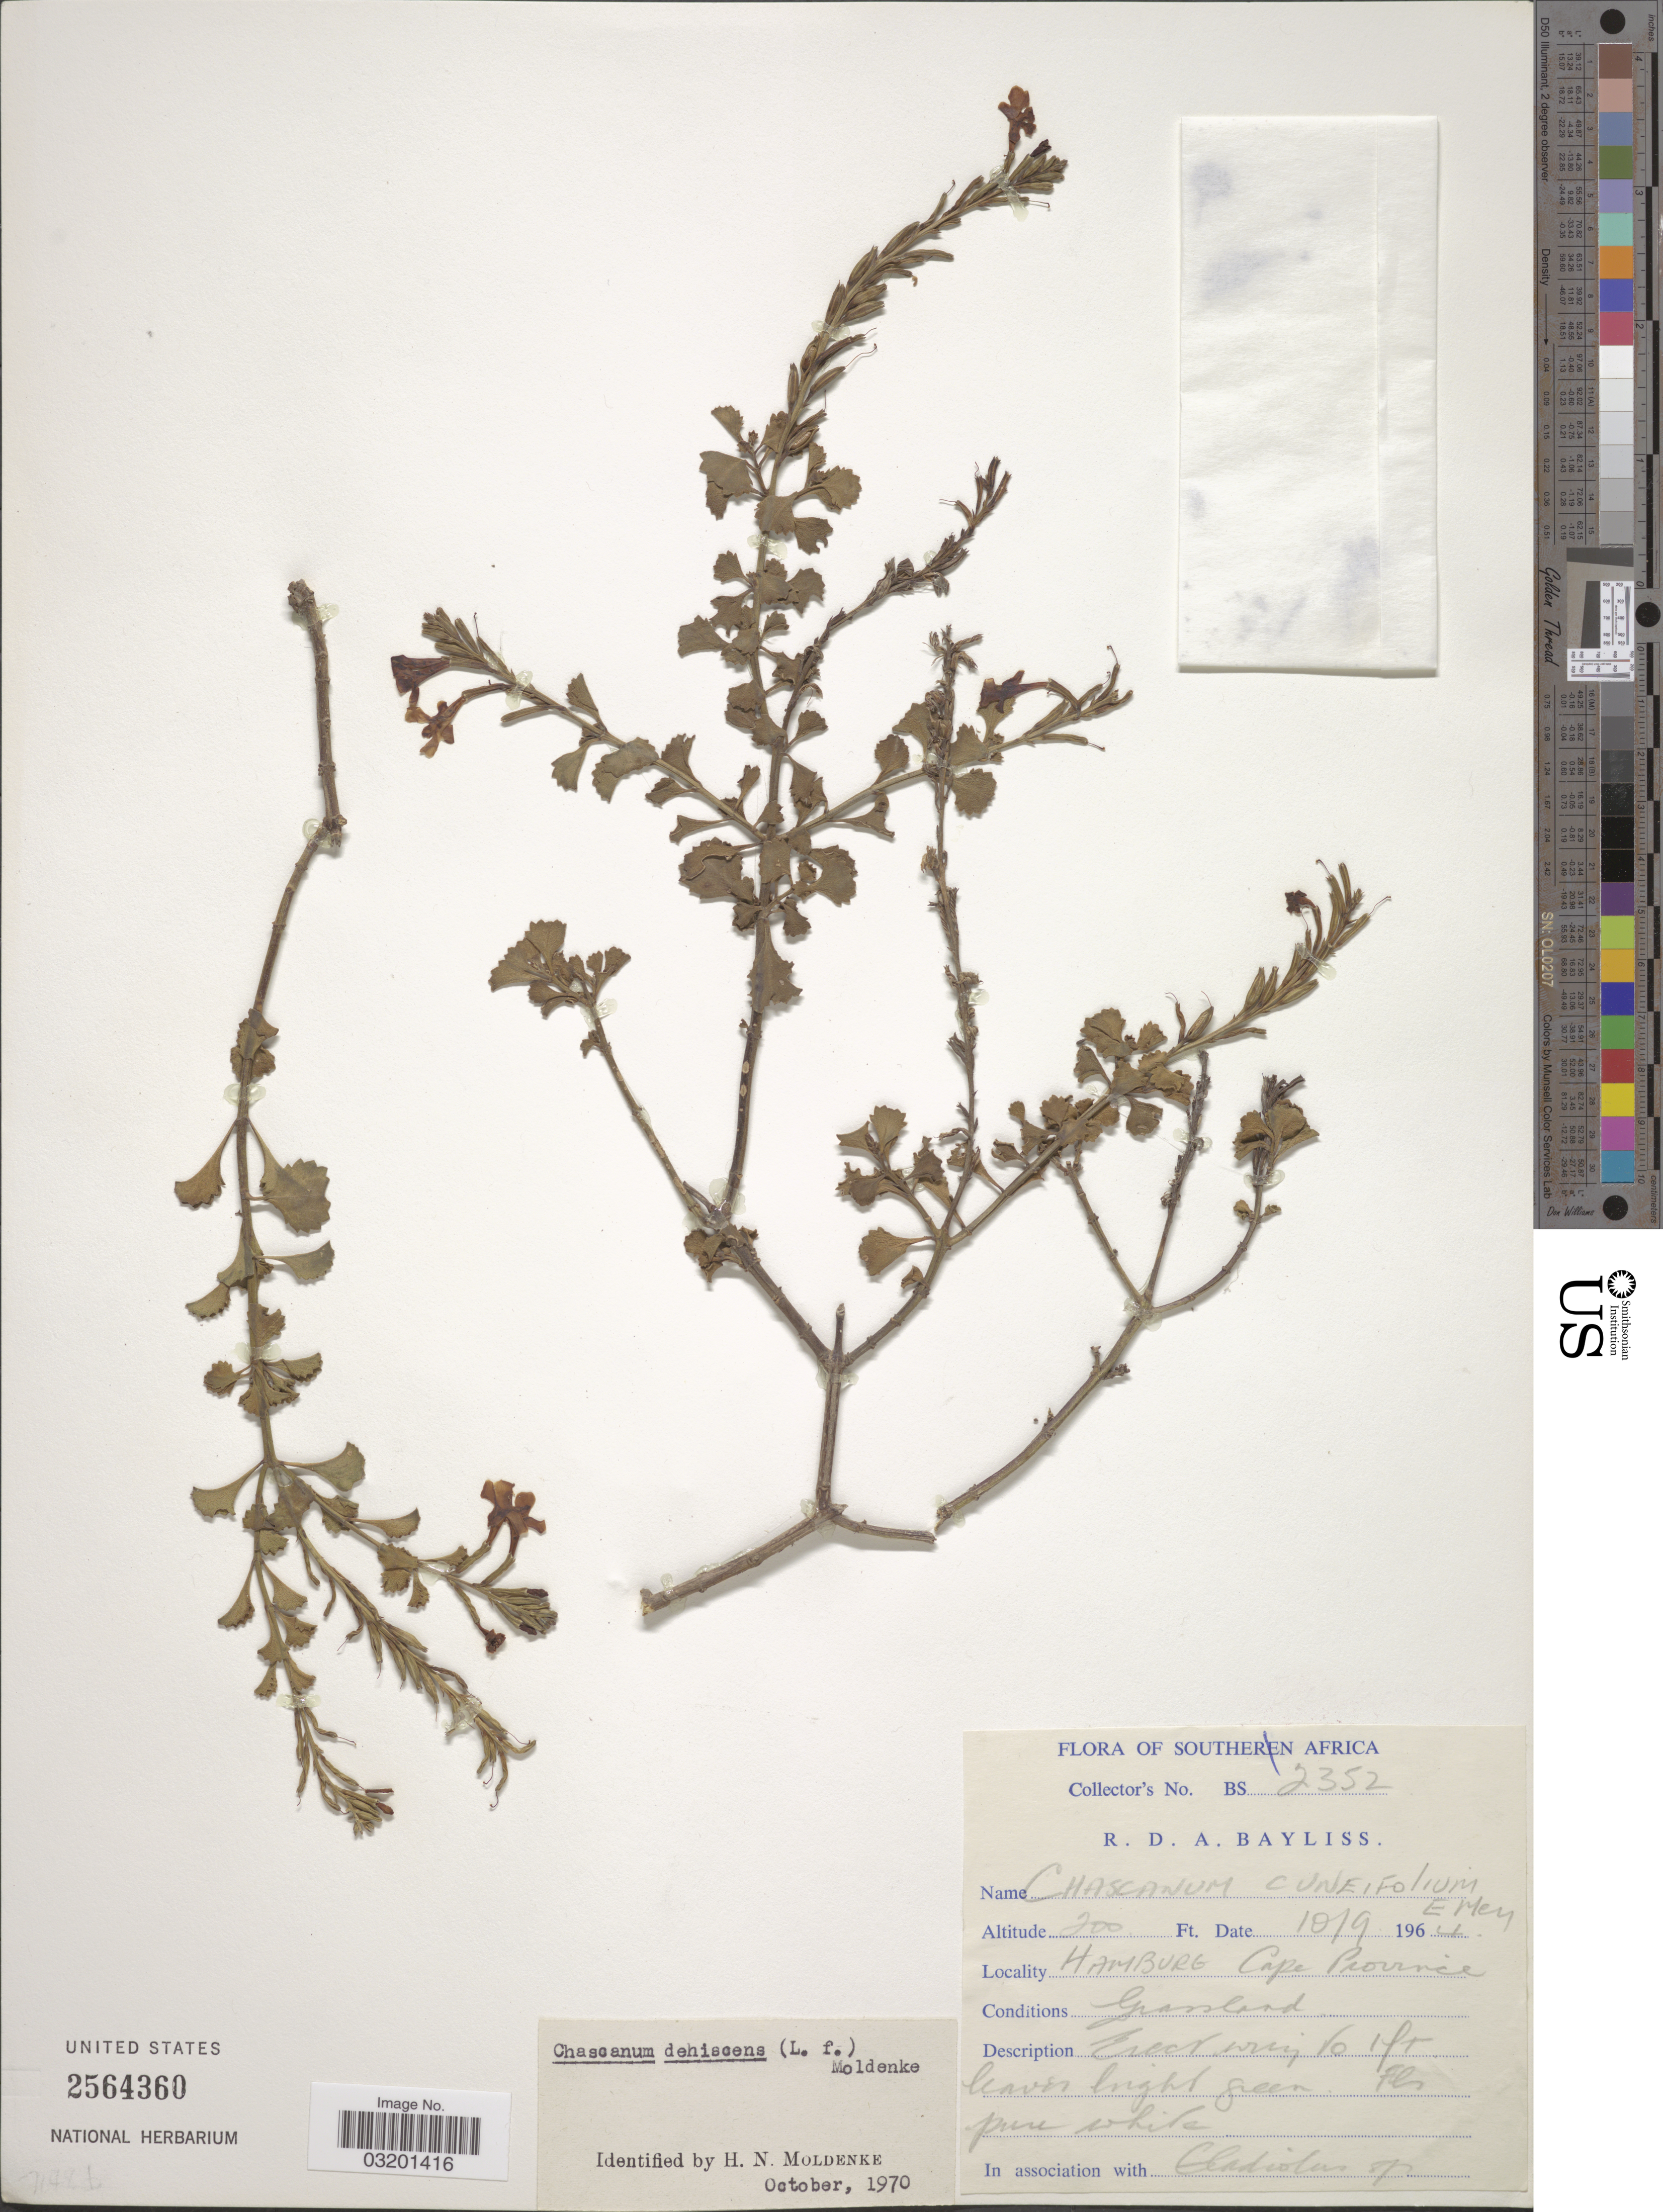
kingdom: Plantae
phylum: Tracheophyta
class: Magnoliopsida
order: Lamiales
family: Verbenaceae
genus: Chascanum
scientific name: Chascanum dehiscens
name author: (L. f.) Moldenke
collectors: R. Bayliss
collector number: BS2352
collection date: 1964-09-10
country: South Africa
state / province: Eastern Cape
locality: Southern Africa, Hamburg Cape Province.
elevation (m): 61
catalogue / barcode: US 2564360